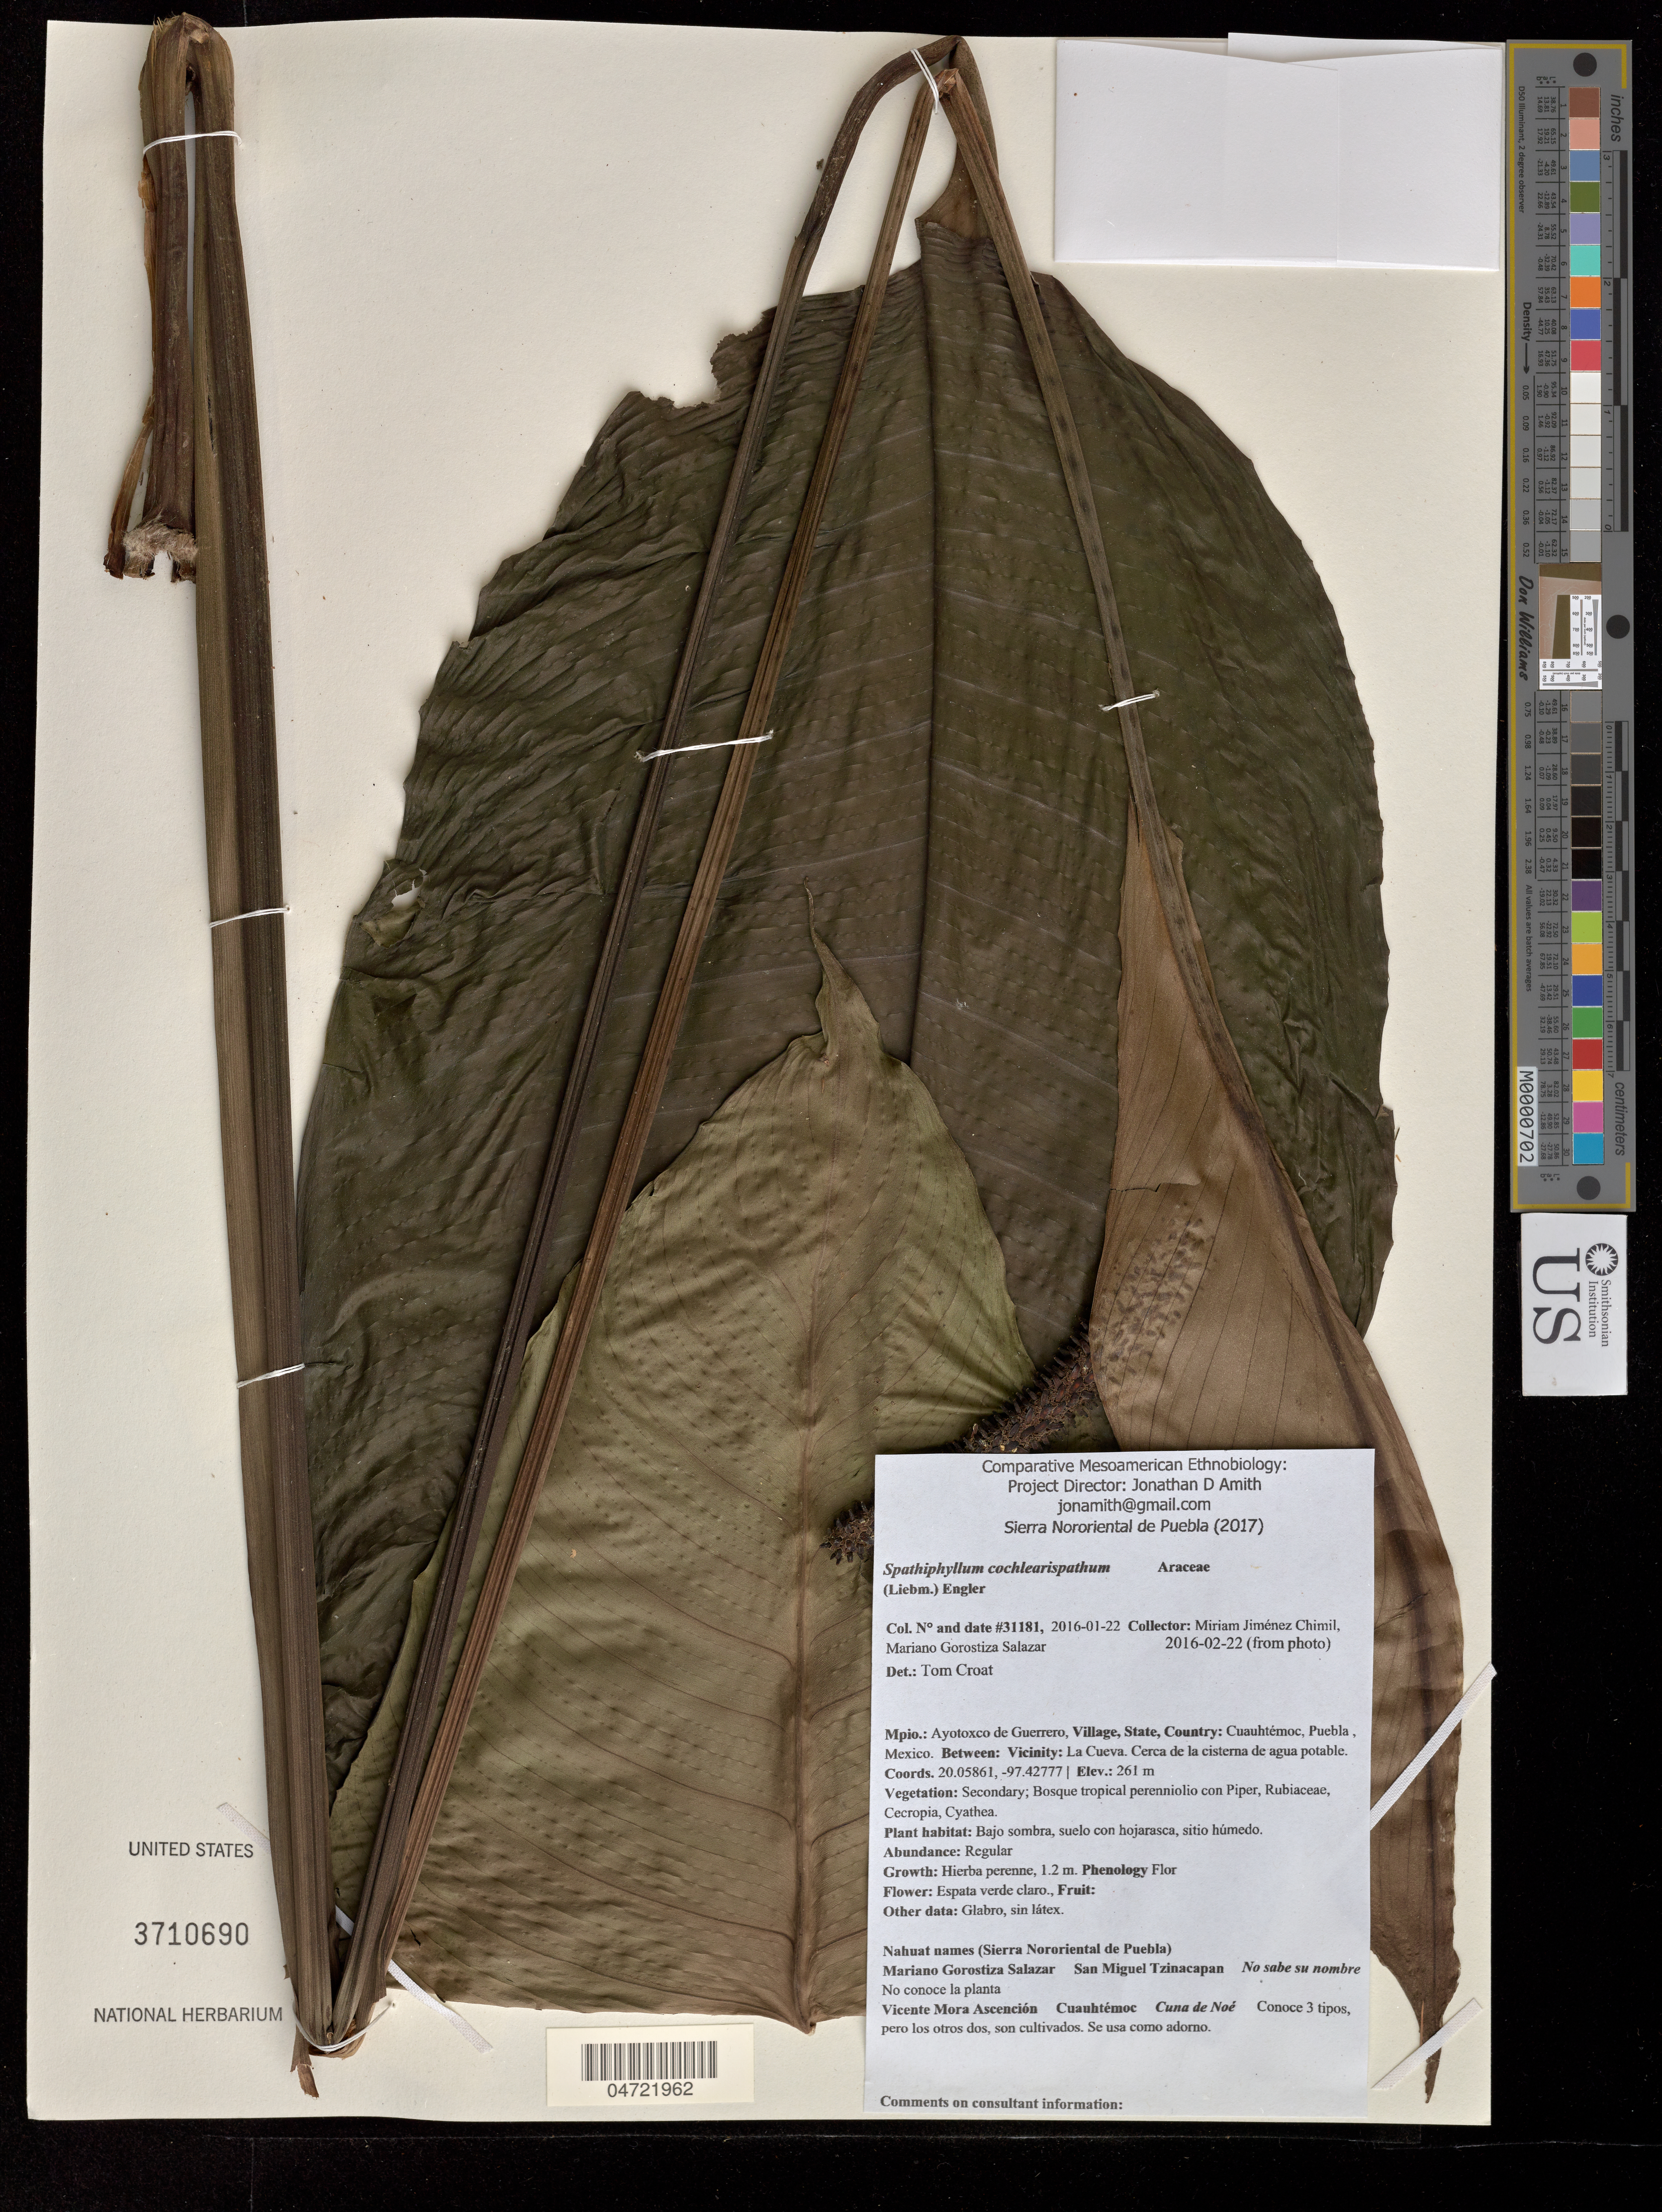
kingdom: Plantae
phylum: Tracheophyta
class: Liliopsida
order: Alismatales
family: Araceae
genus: Spathiphyllum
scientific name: Spathiphyllum cochlearispathum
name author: (Liebm.) Engl.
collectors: M. Jiménez Chimil & M. Gorostiza S.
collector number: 31181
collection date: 2016-01-22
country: México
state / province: Puebla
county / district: Ayotoxco de Guerrero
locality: PUEBLO: Cuauhtémoc; LOCALIDAD EXACTA: La Cueva. Cerca de la cisterna de agua potable.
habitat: Bajo sombra, suelo con hojarasca sitio humedo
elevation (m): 261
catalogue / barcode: US 3710690